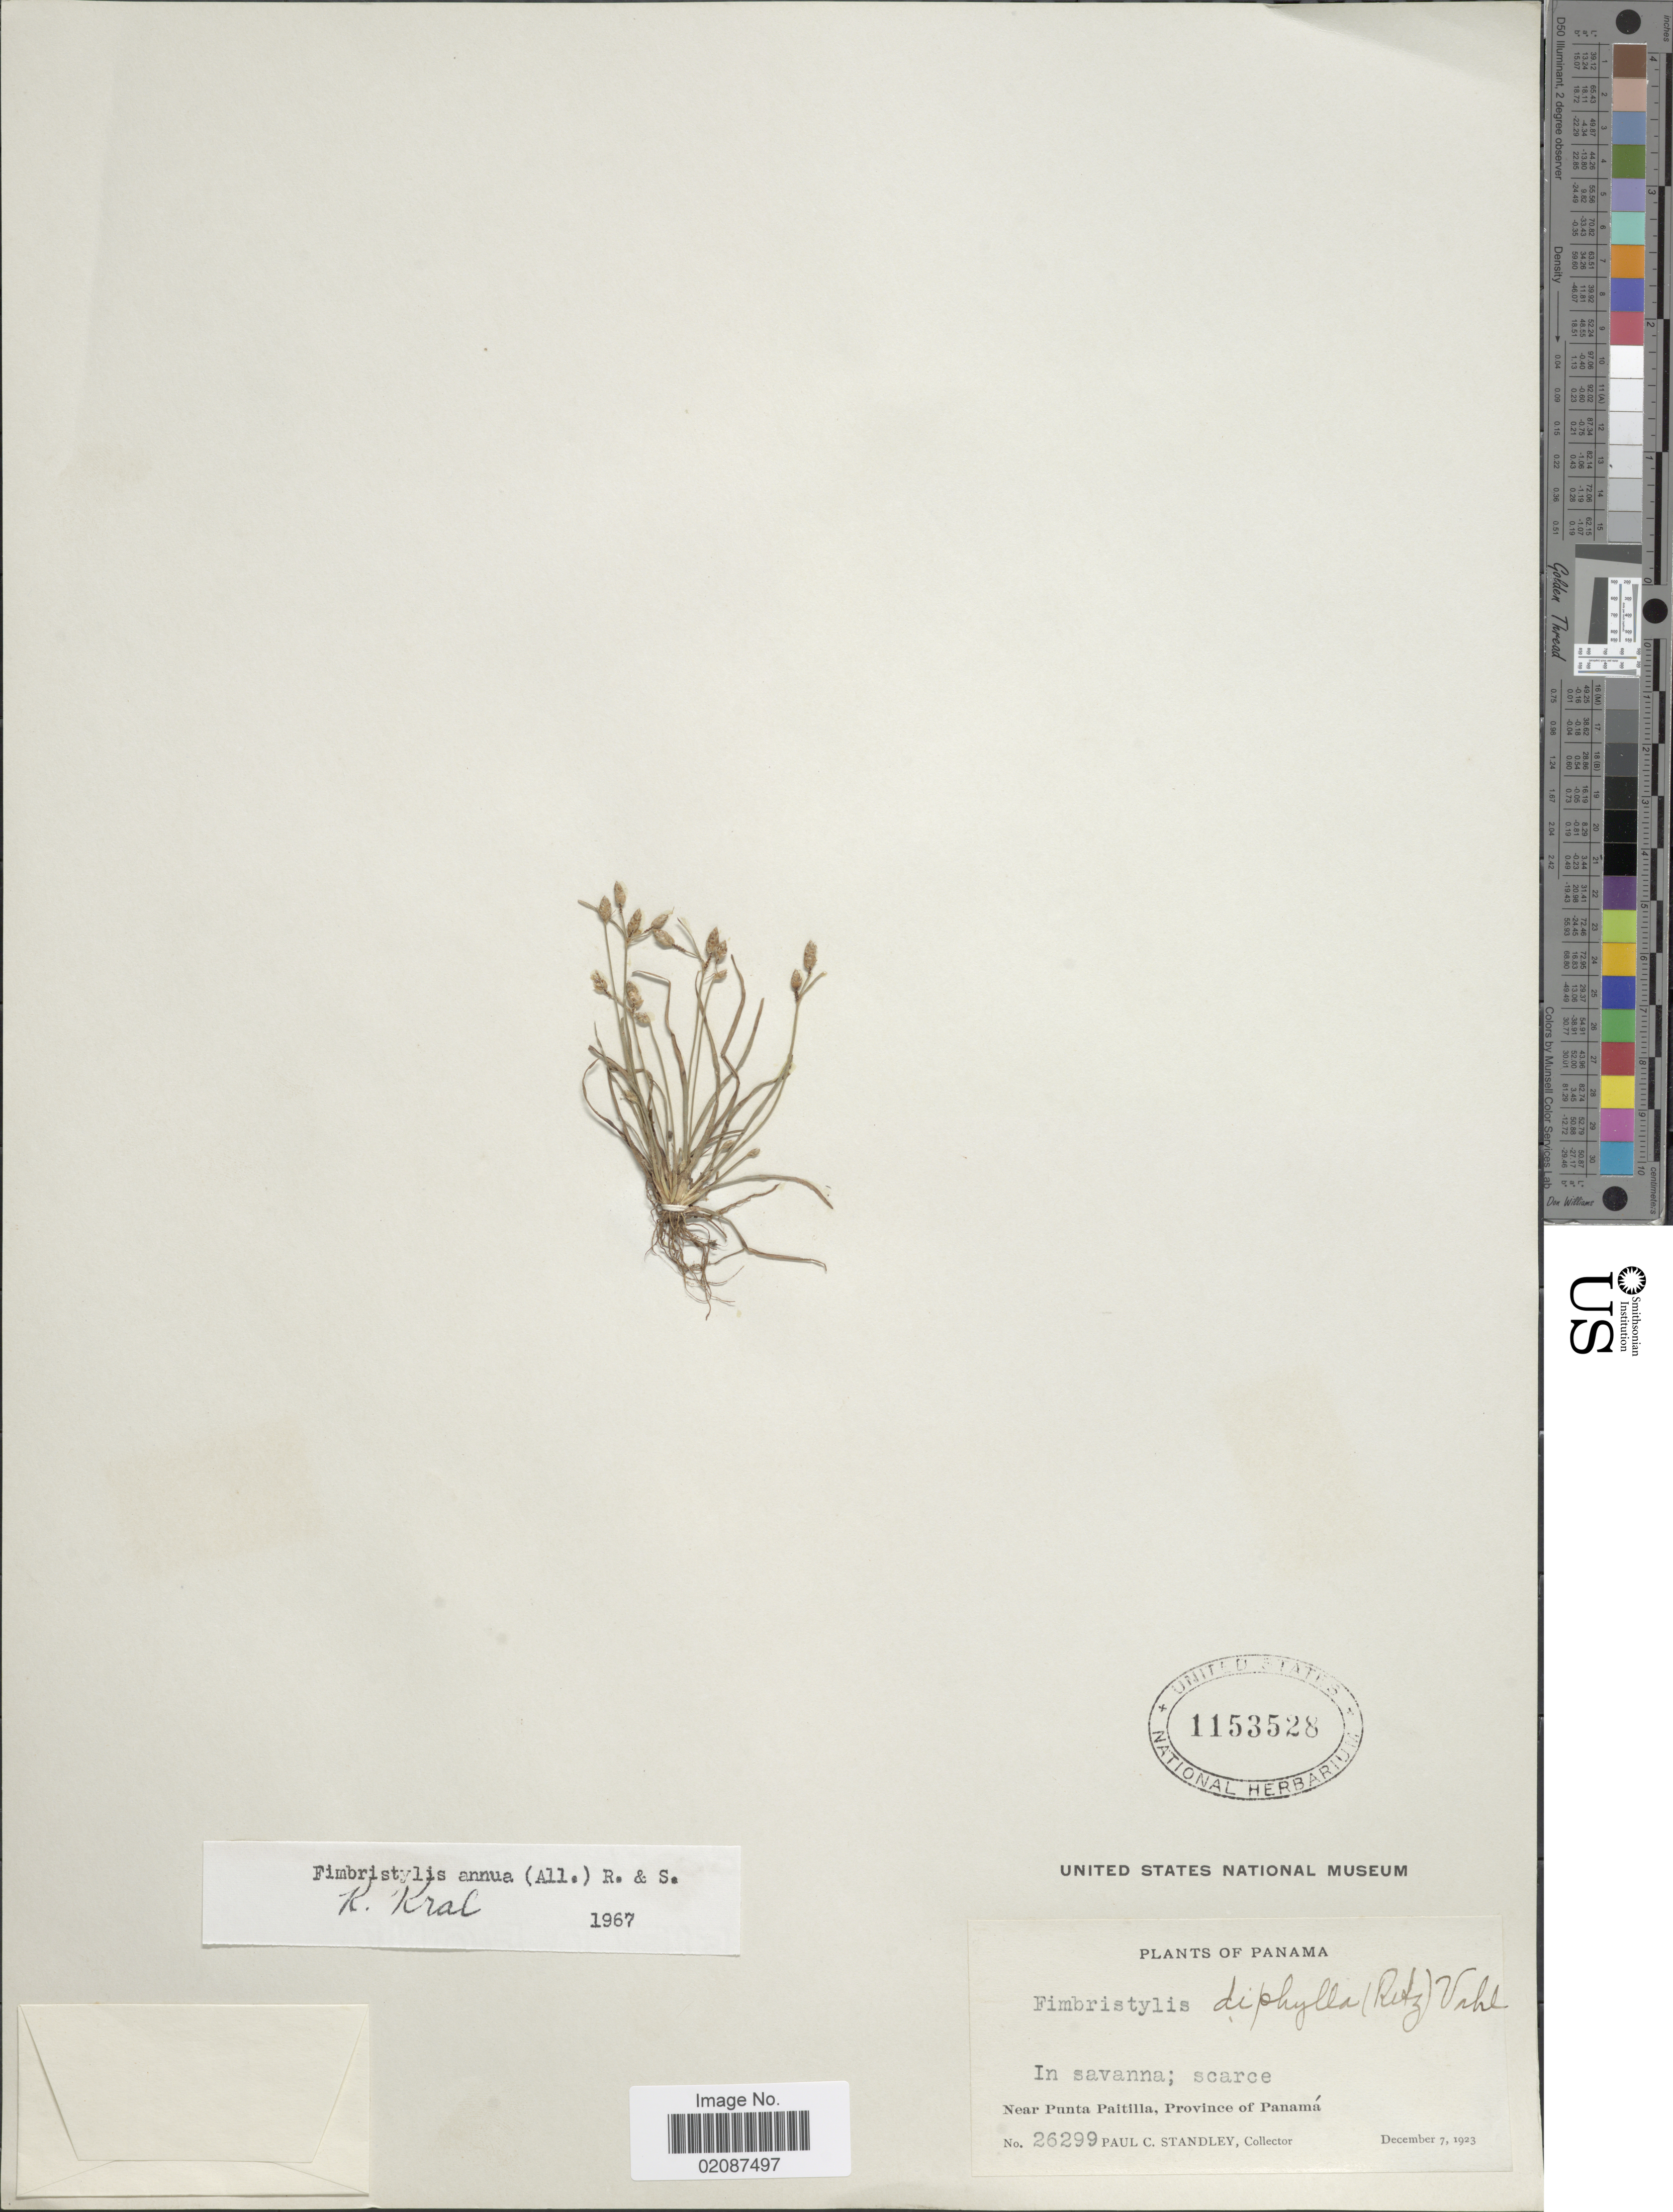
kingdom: Plantae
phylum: Tracheophyta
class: Liliopsida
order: Poales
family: Cyperaceae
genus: Fimbristylis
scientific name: Fimbristylis annua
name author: (All.) Roem. & Schult.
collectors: P. C. Standley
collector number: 26299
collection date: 1923-12-07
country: Panama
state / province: Panamá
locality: Near Punta Paitilla, Province of Panama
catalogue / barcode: US 1153528